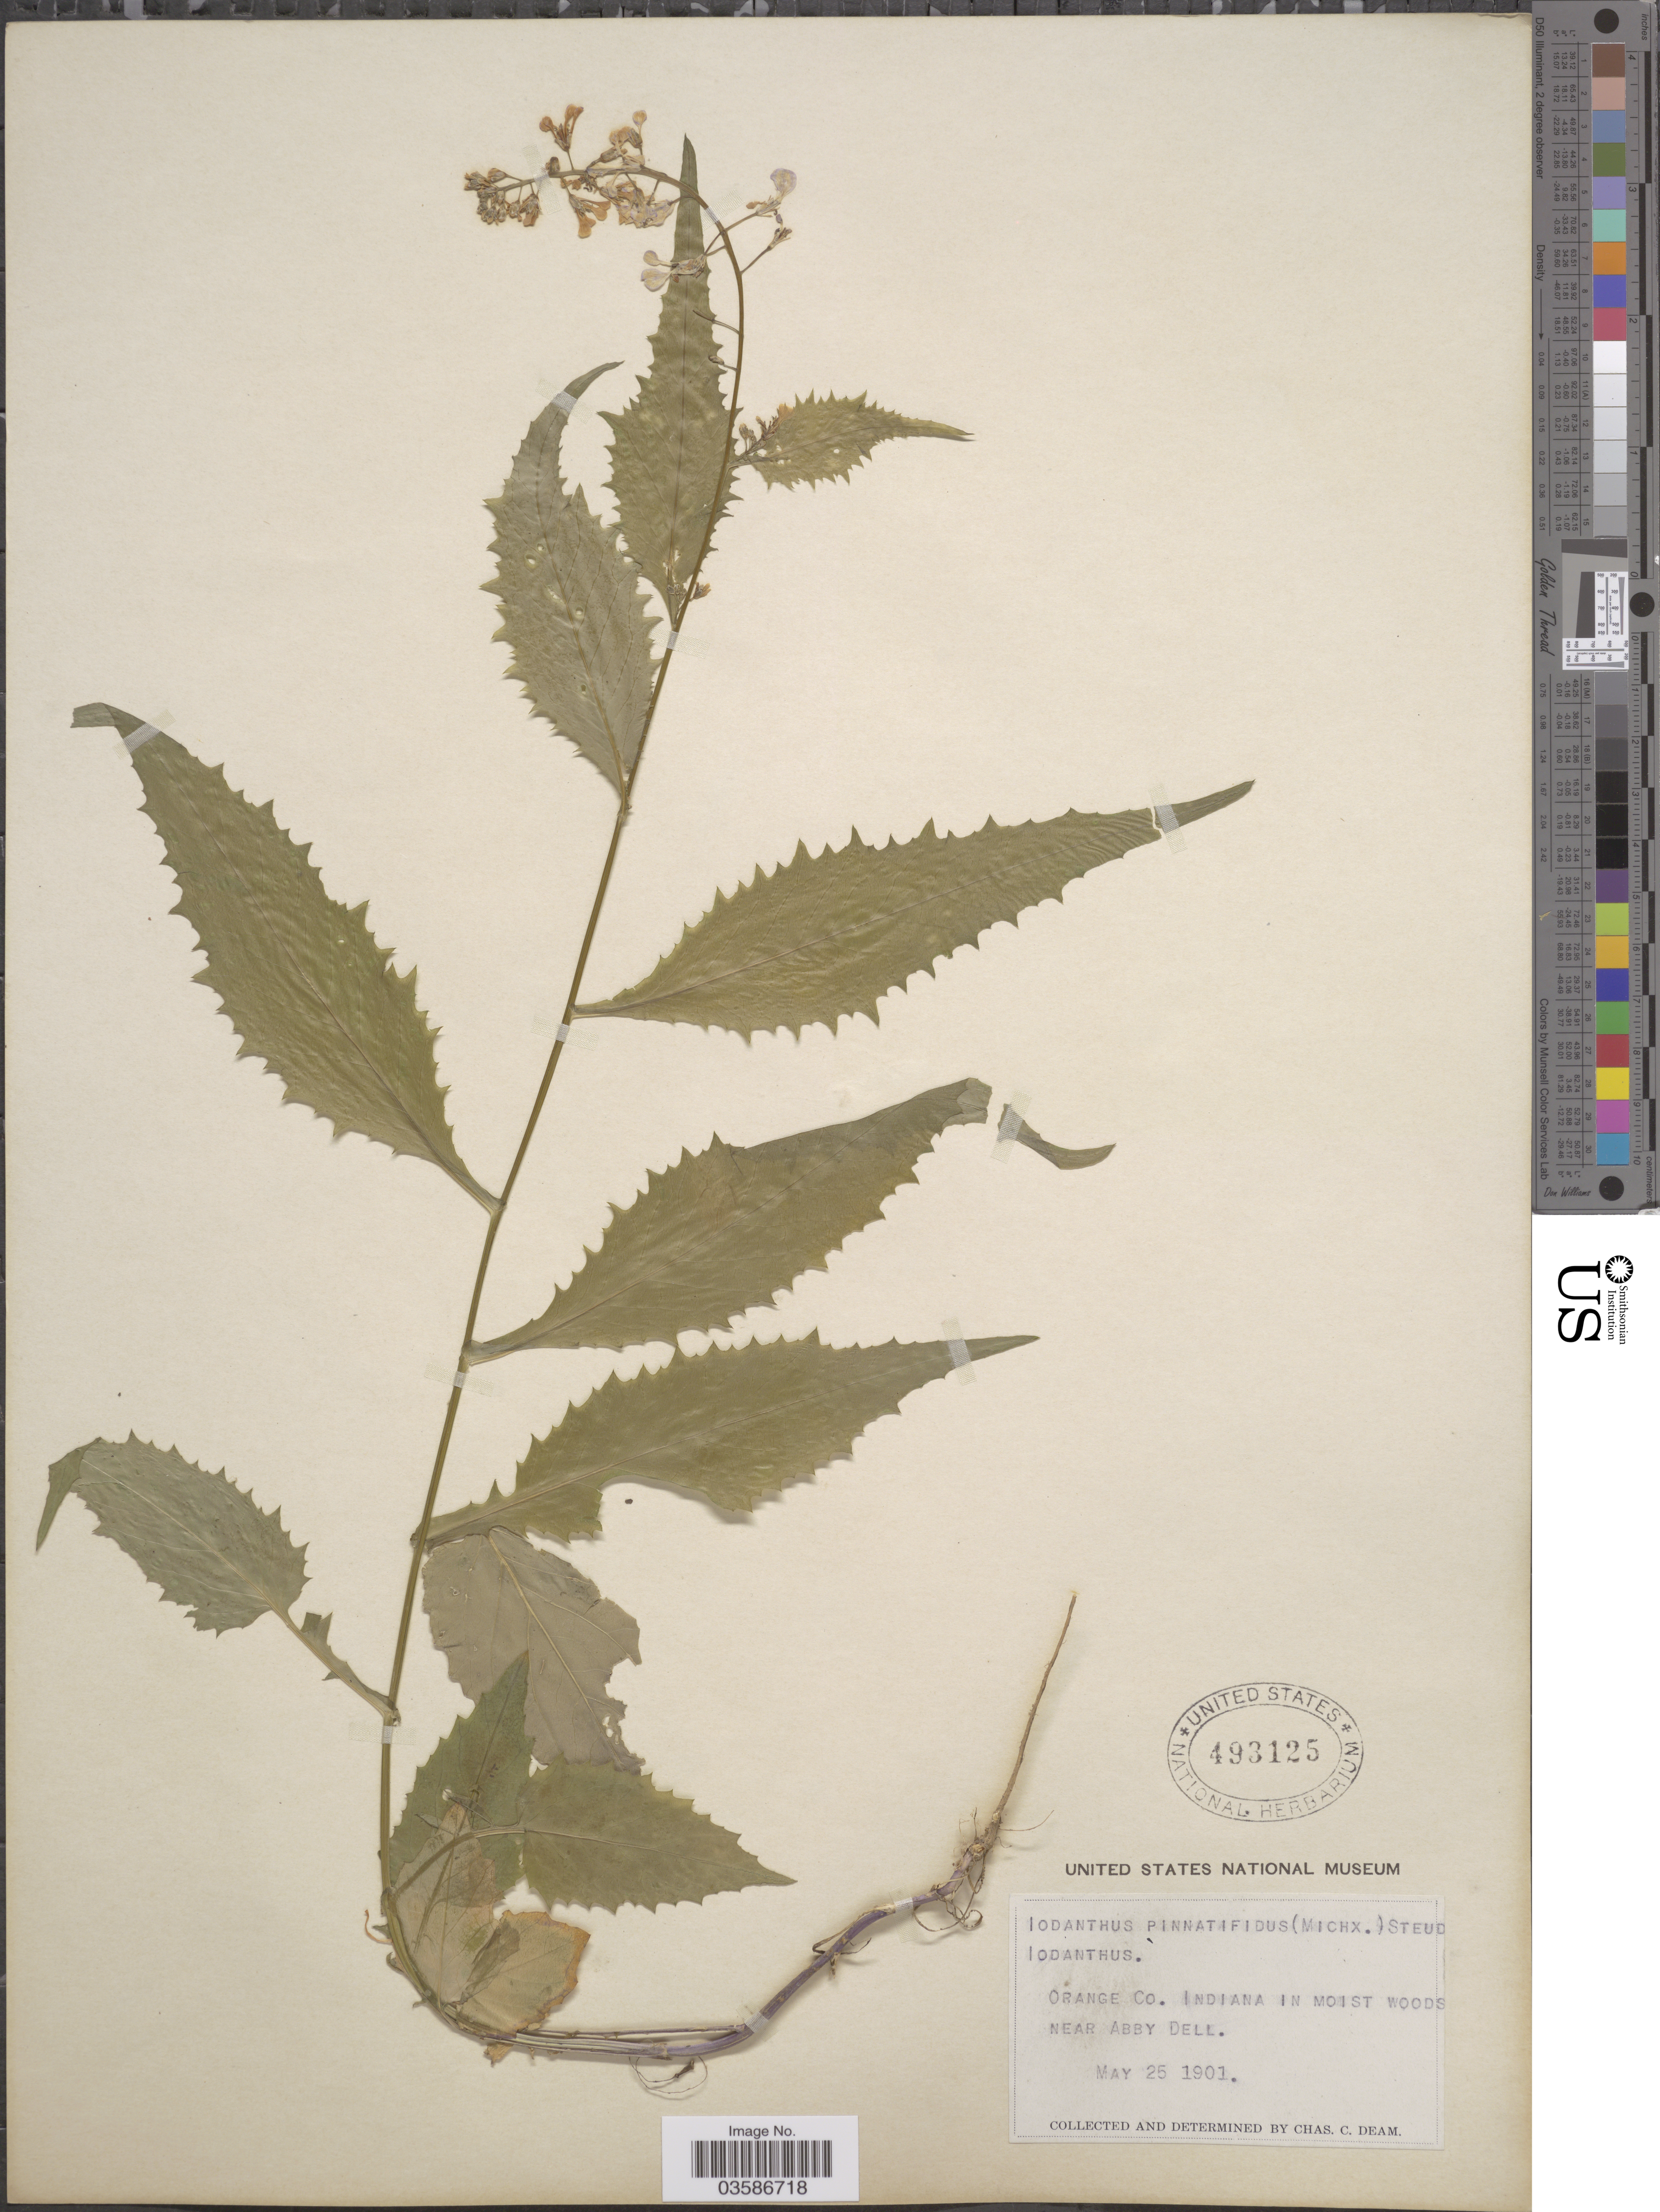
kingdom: Plantae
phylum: Tracheophyta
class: Magnoliopsida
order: Brassicales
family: Brassicaceae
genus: Iodanthus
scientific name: Iodanthus pinnatifidus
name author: (Michx.) Steud.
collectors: C. C. Deam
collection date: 1901-05-25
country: United States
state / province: Indiana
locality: Orange Co. Near Abby Dell.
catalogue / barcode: US 493125